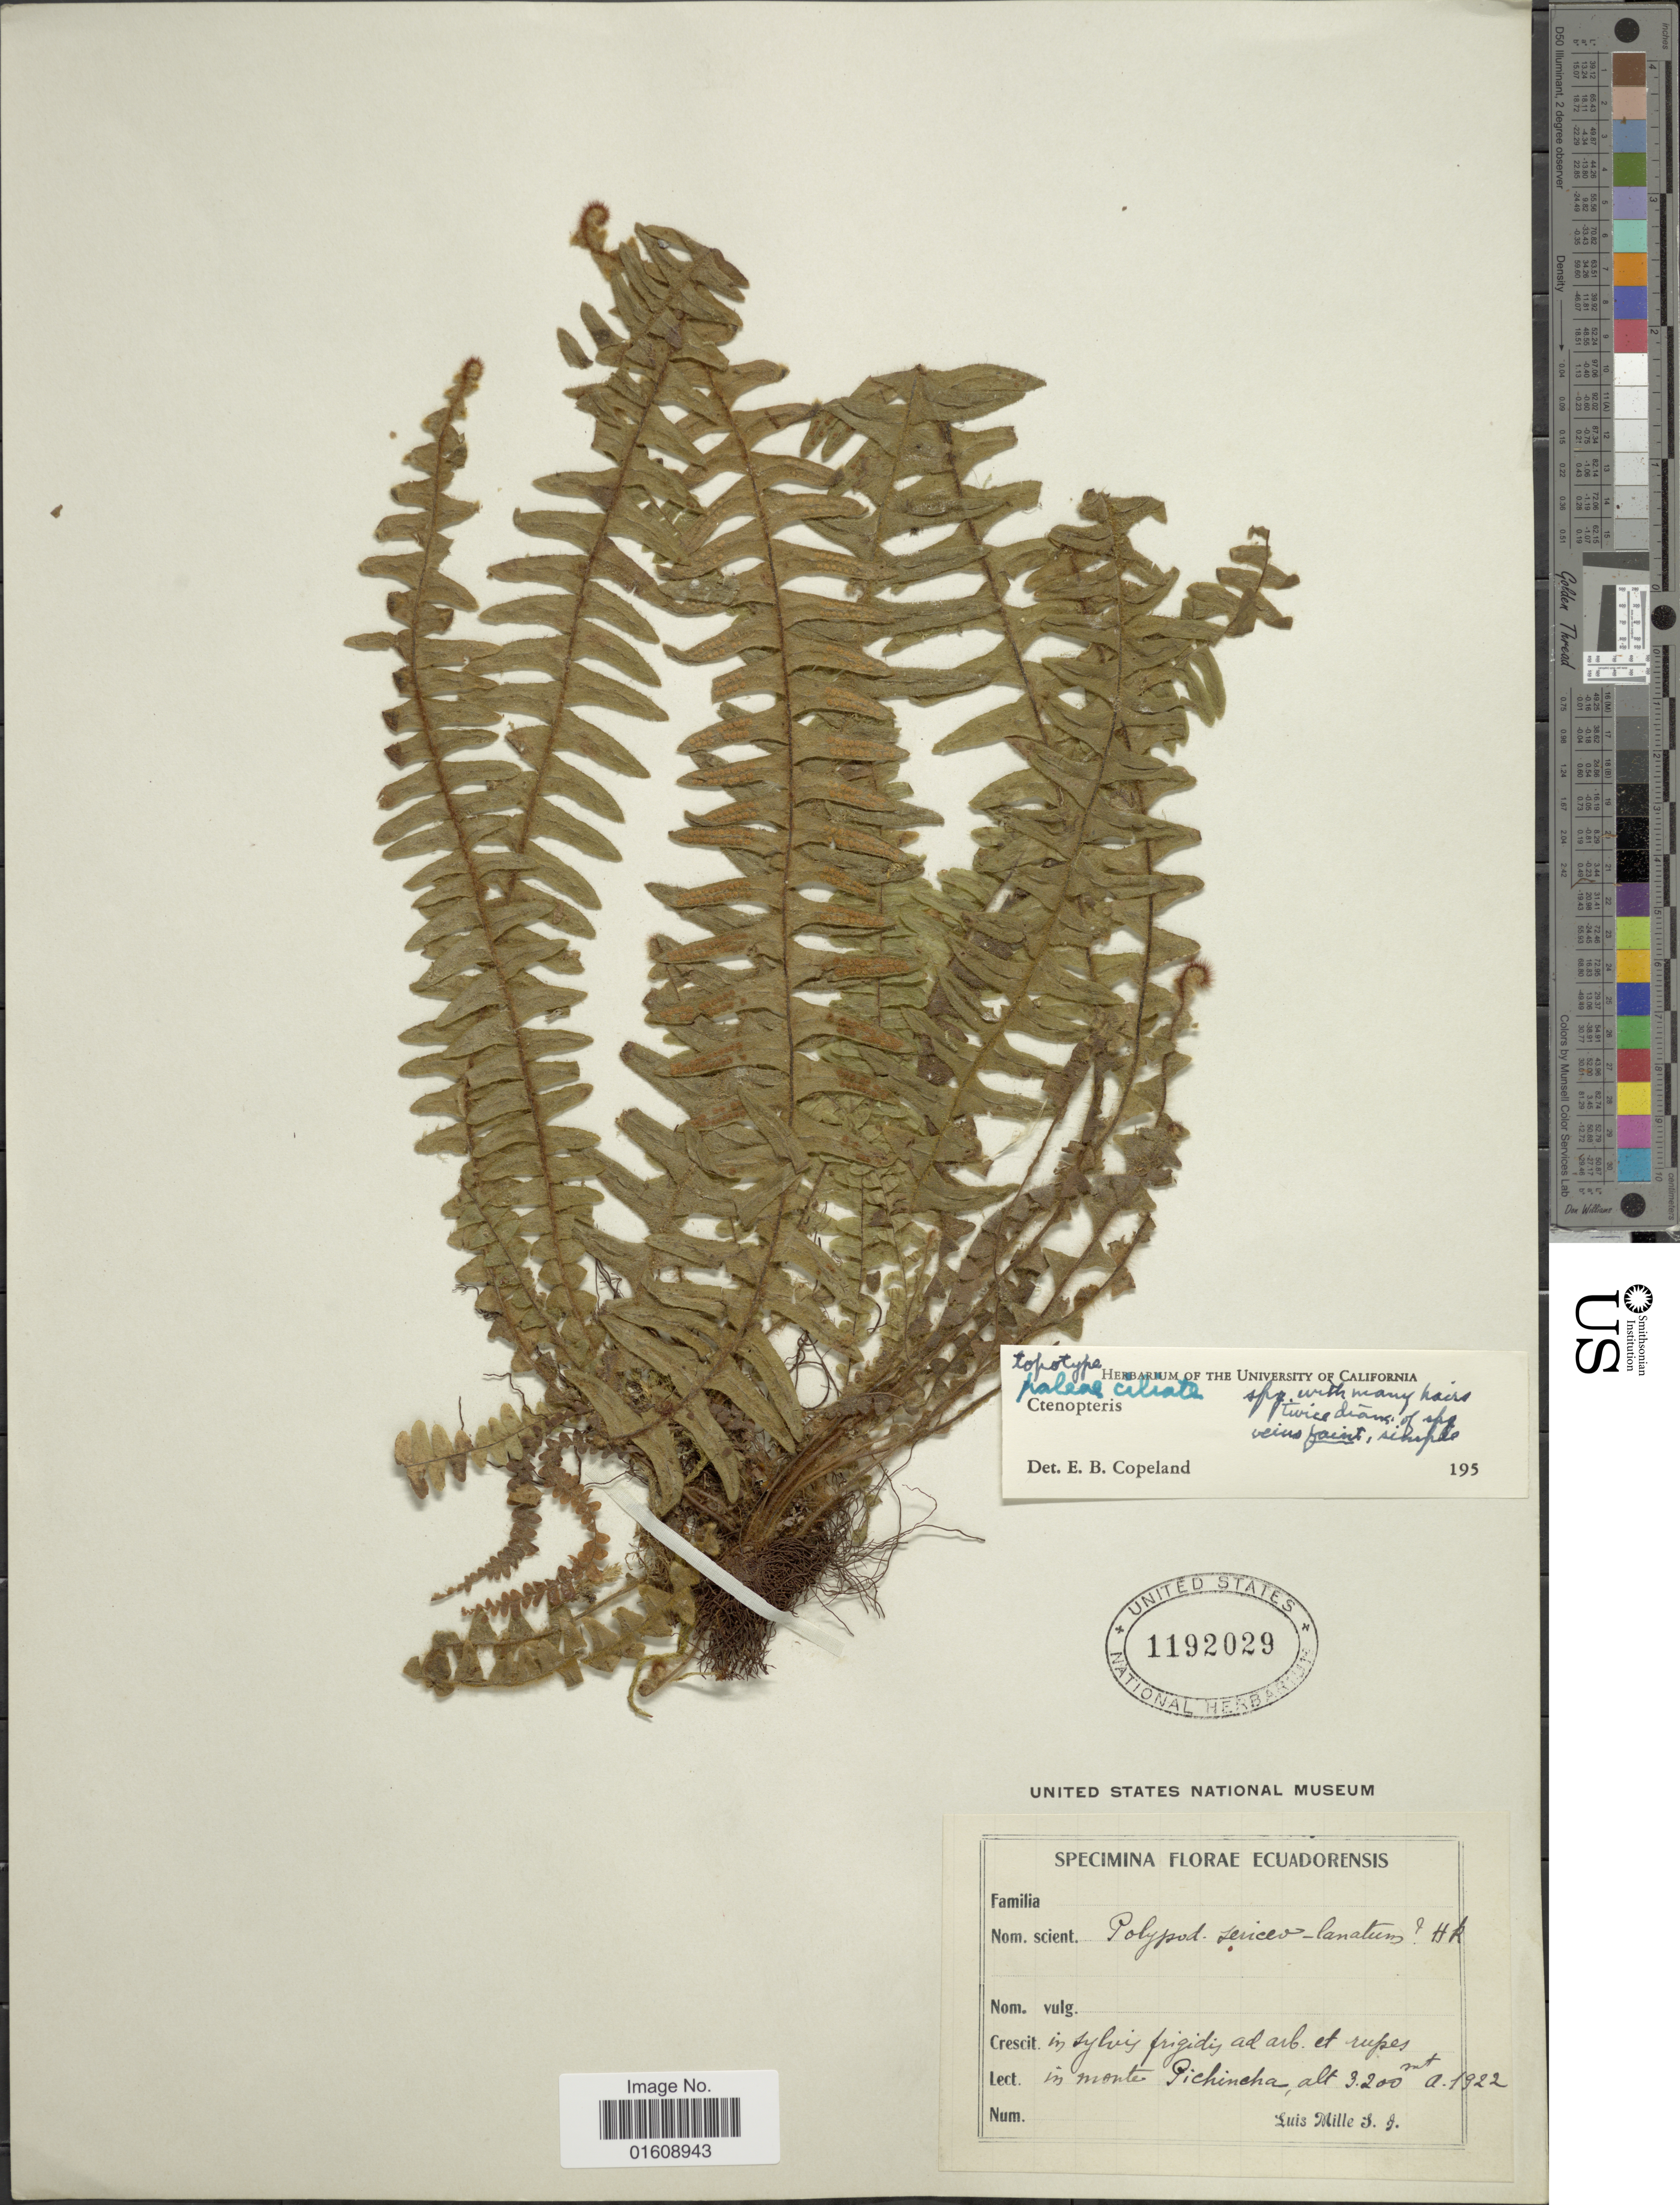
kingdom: Plantae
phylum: Tracheophyta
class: Polypodiopsida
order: Polypodiales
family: Polypodiaceae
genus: Alansmia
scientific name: Alansmia lanigera var. stella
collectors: L. Mille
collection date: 1922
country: Ecuador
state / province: Pichincha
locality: Ecuadorensis, in monte Pichincha.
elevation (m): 3200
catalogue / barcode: US 1192029